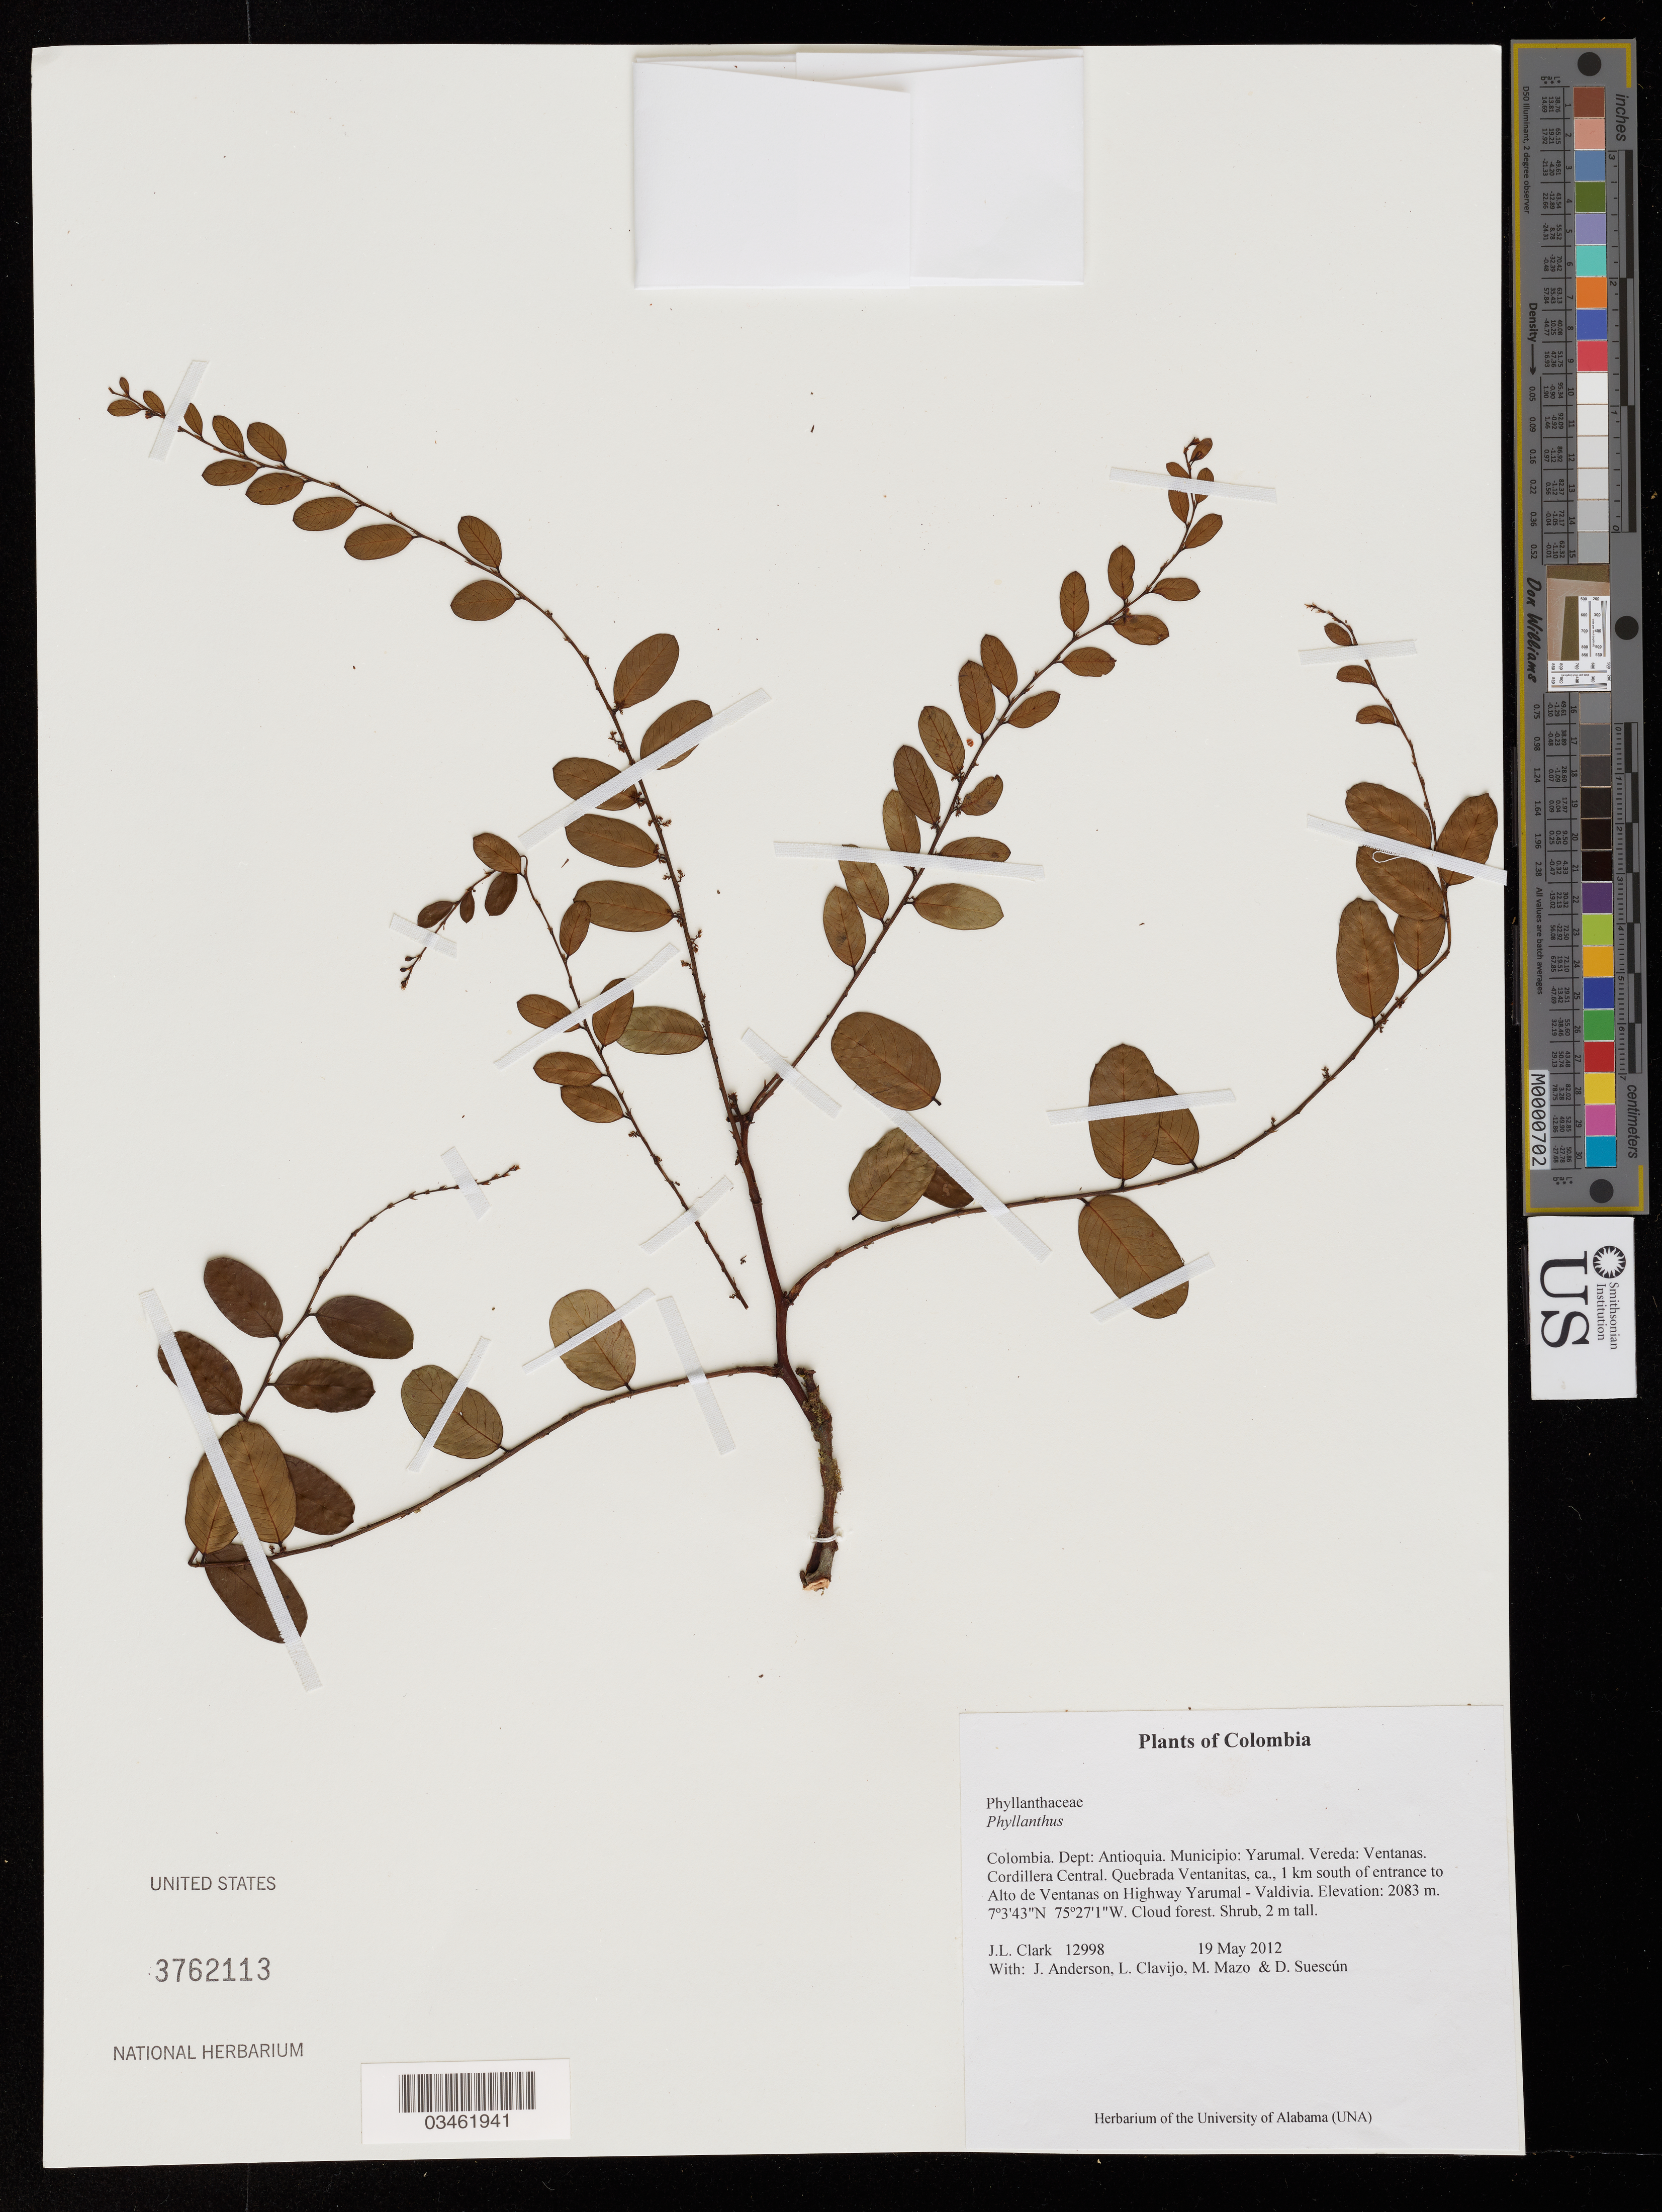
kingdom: Plantae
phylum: Tracheophyta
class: Magnoliopsida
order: Malpighiales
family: Phyllanthaceae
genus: Phyllanthus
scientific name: Phyllanthus sp.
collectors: J. L. Clark, J. Anderson, L. Clavijo, M. Mazo & D. Suescún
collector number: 12998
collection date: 2012-05-19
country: Colombia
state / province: Antioquia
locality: Dept: Antioquia. Municipio: Yarumal. Vereda: Ventanas. Cordillera Central. Quebrada Ventanitas, ca., 1 km south of entrance to Alto de Ventanas on Highway Yarumal - Valdivia.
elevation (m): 2083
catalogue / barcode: US 3762113